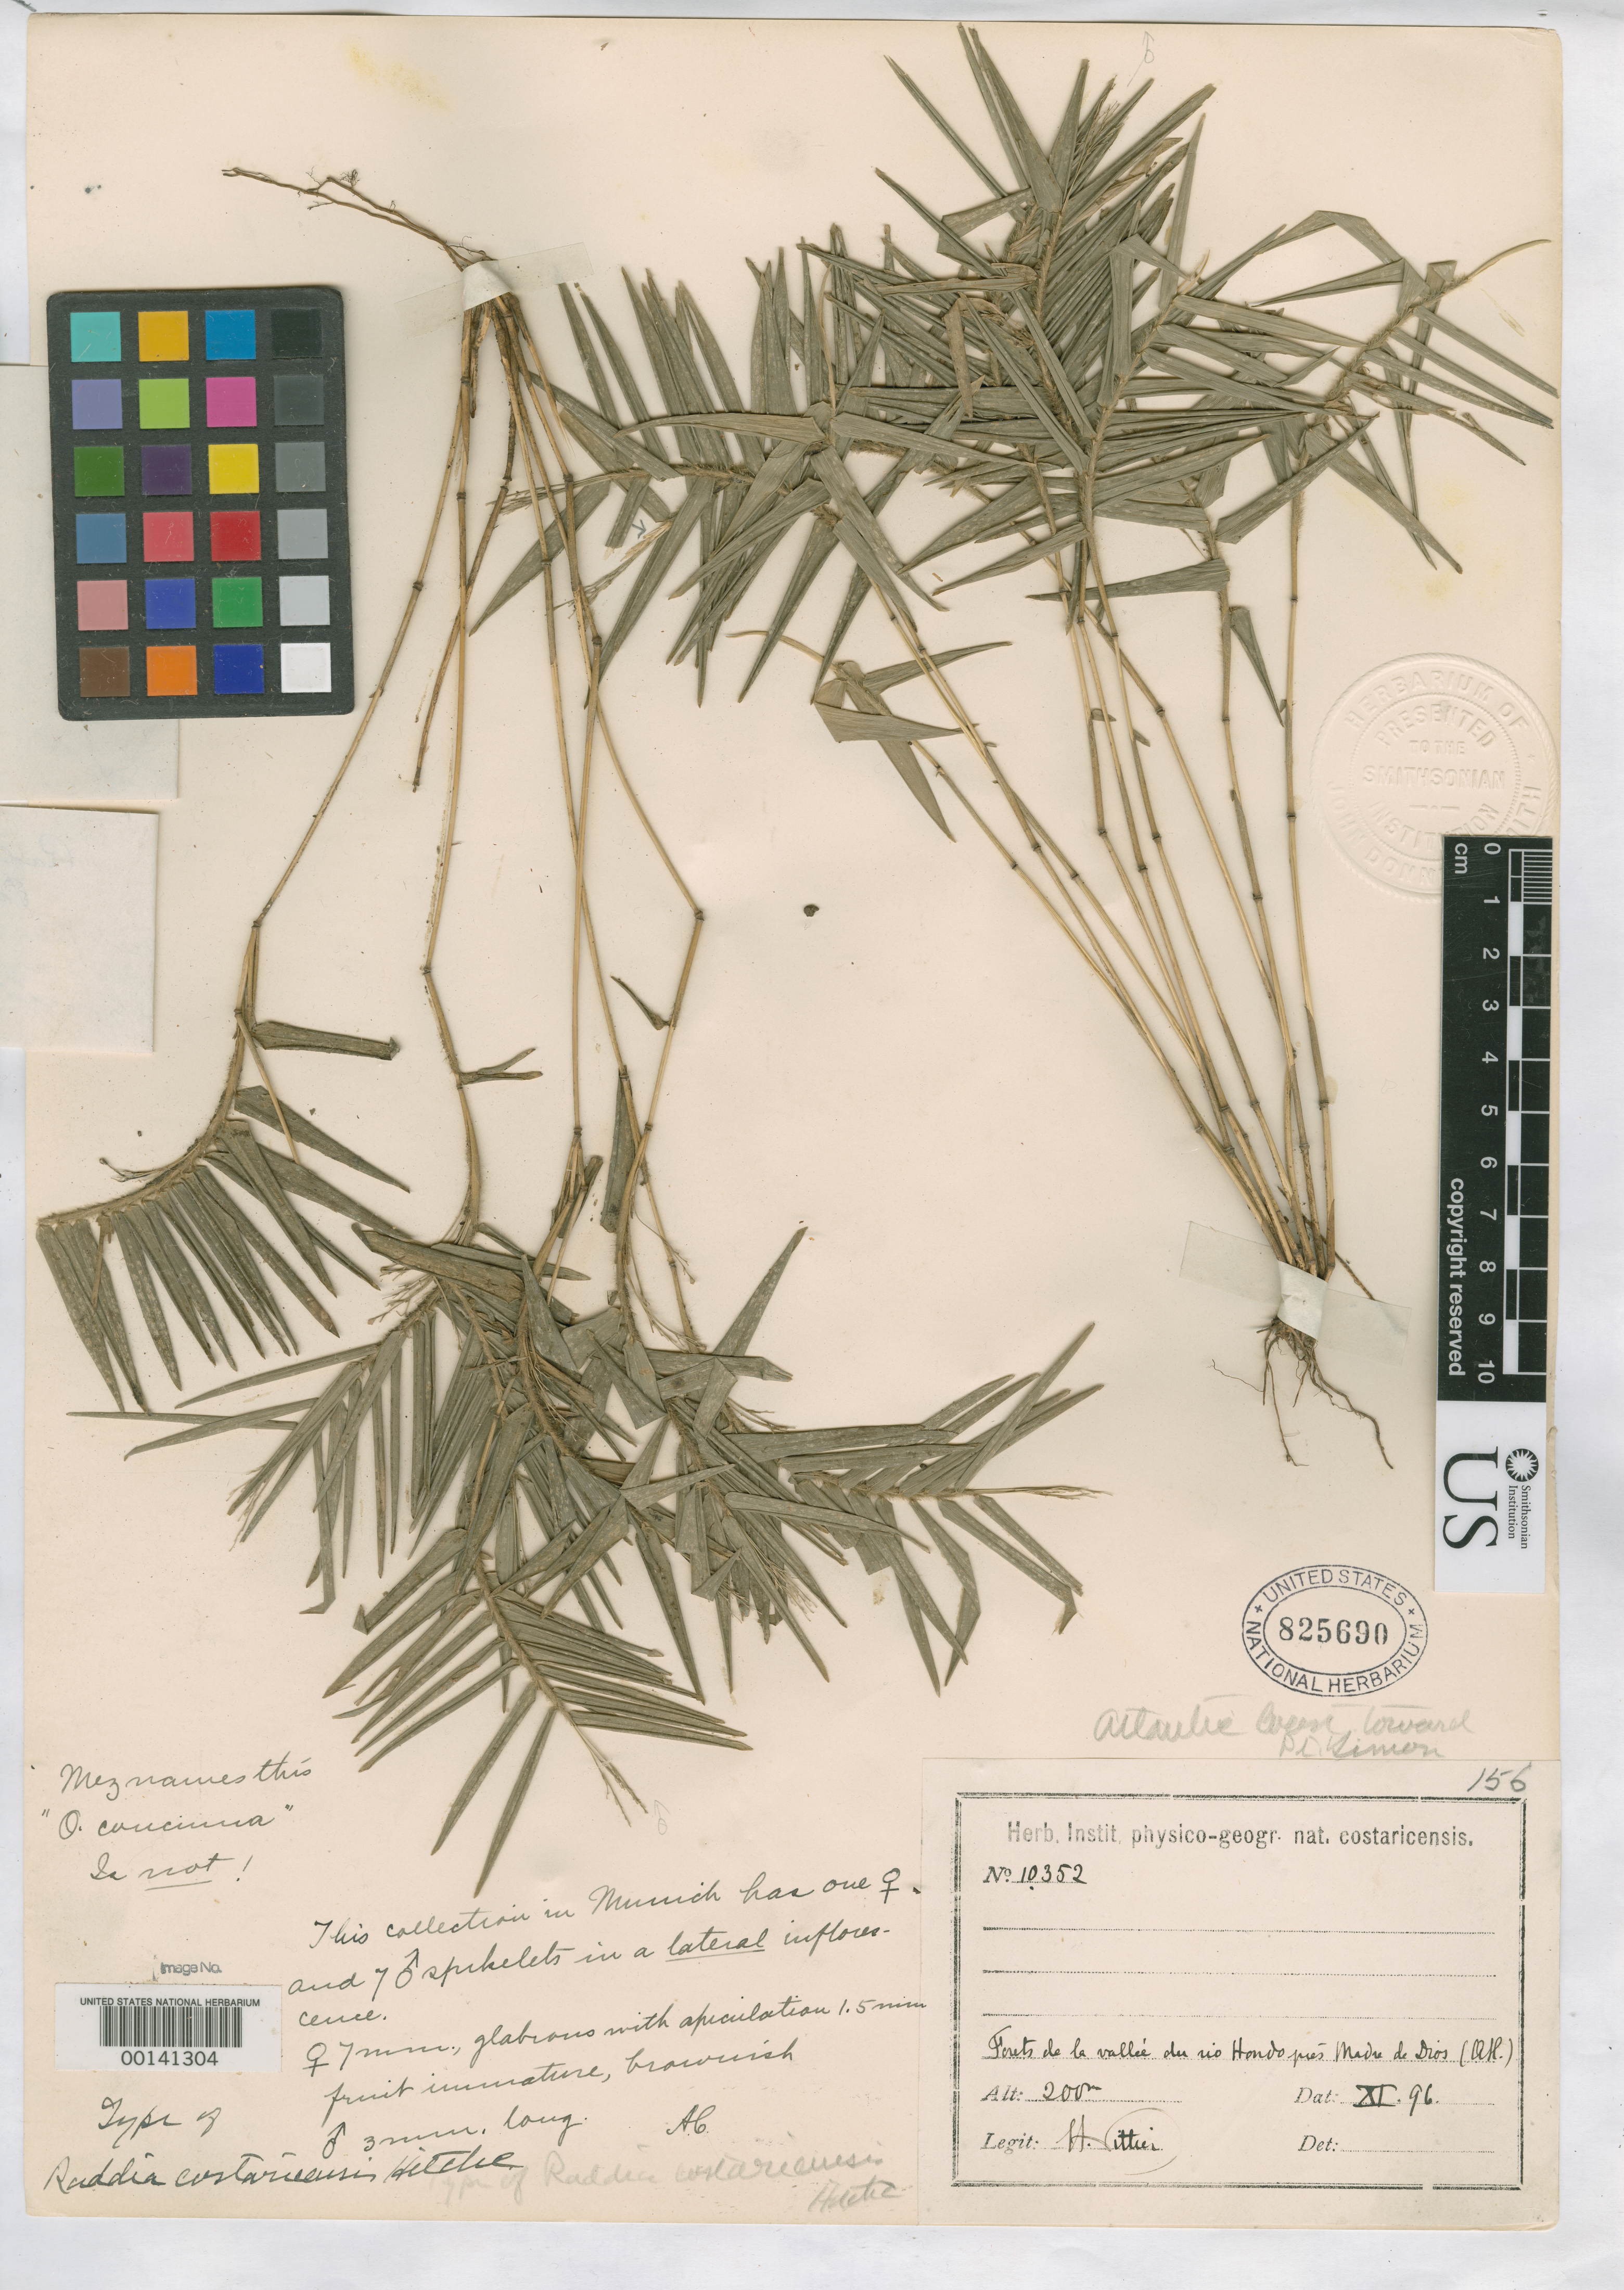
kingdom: Plantae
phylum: Tracheophyta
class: Liliopsida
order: Poales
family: Poaceae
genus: Raddia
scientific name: Raddia costaricensis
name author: Hitchc.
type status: Holotype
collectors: H. F. Pittier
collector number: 10352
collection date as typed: Nov 1896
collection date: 1896-11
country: Costa Rica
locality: Valley of Rio Hondo near Madre de Dios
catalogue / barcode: US 825690